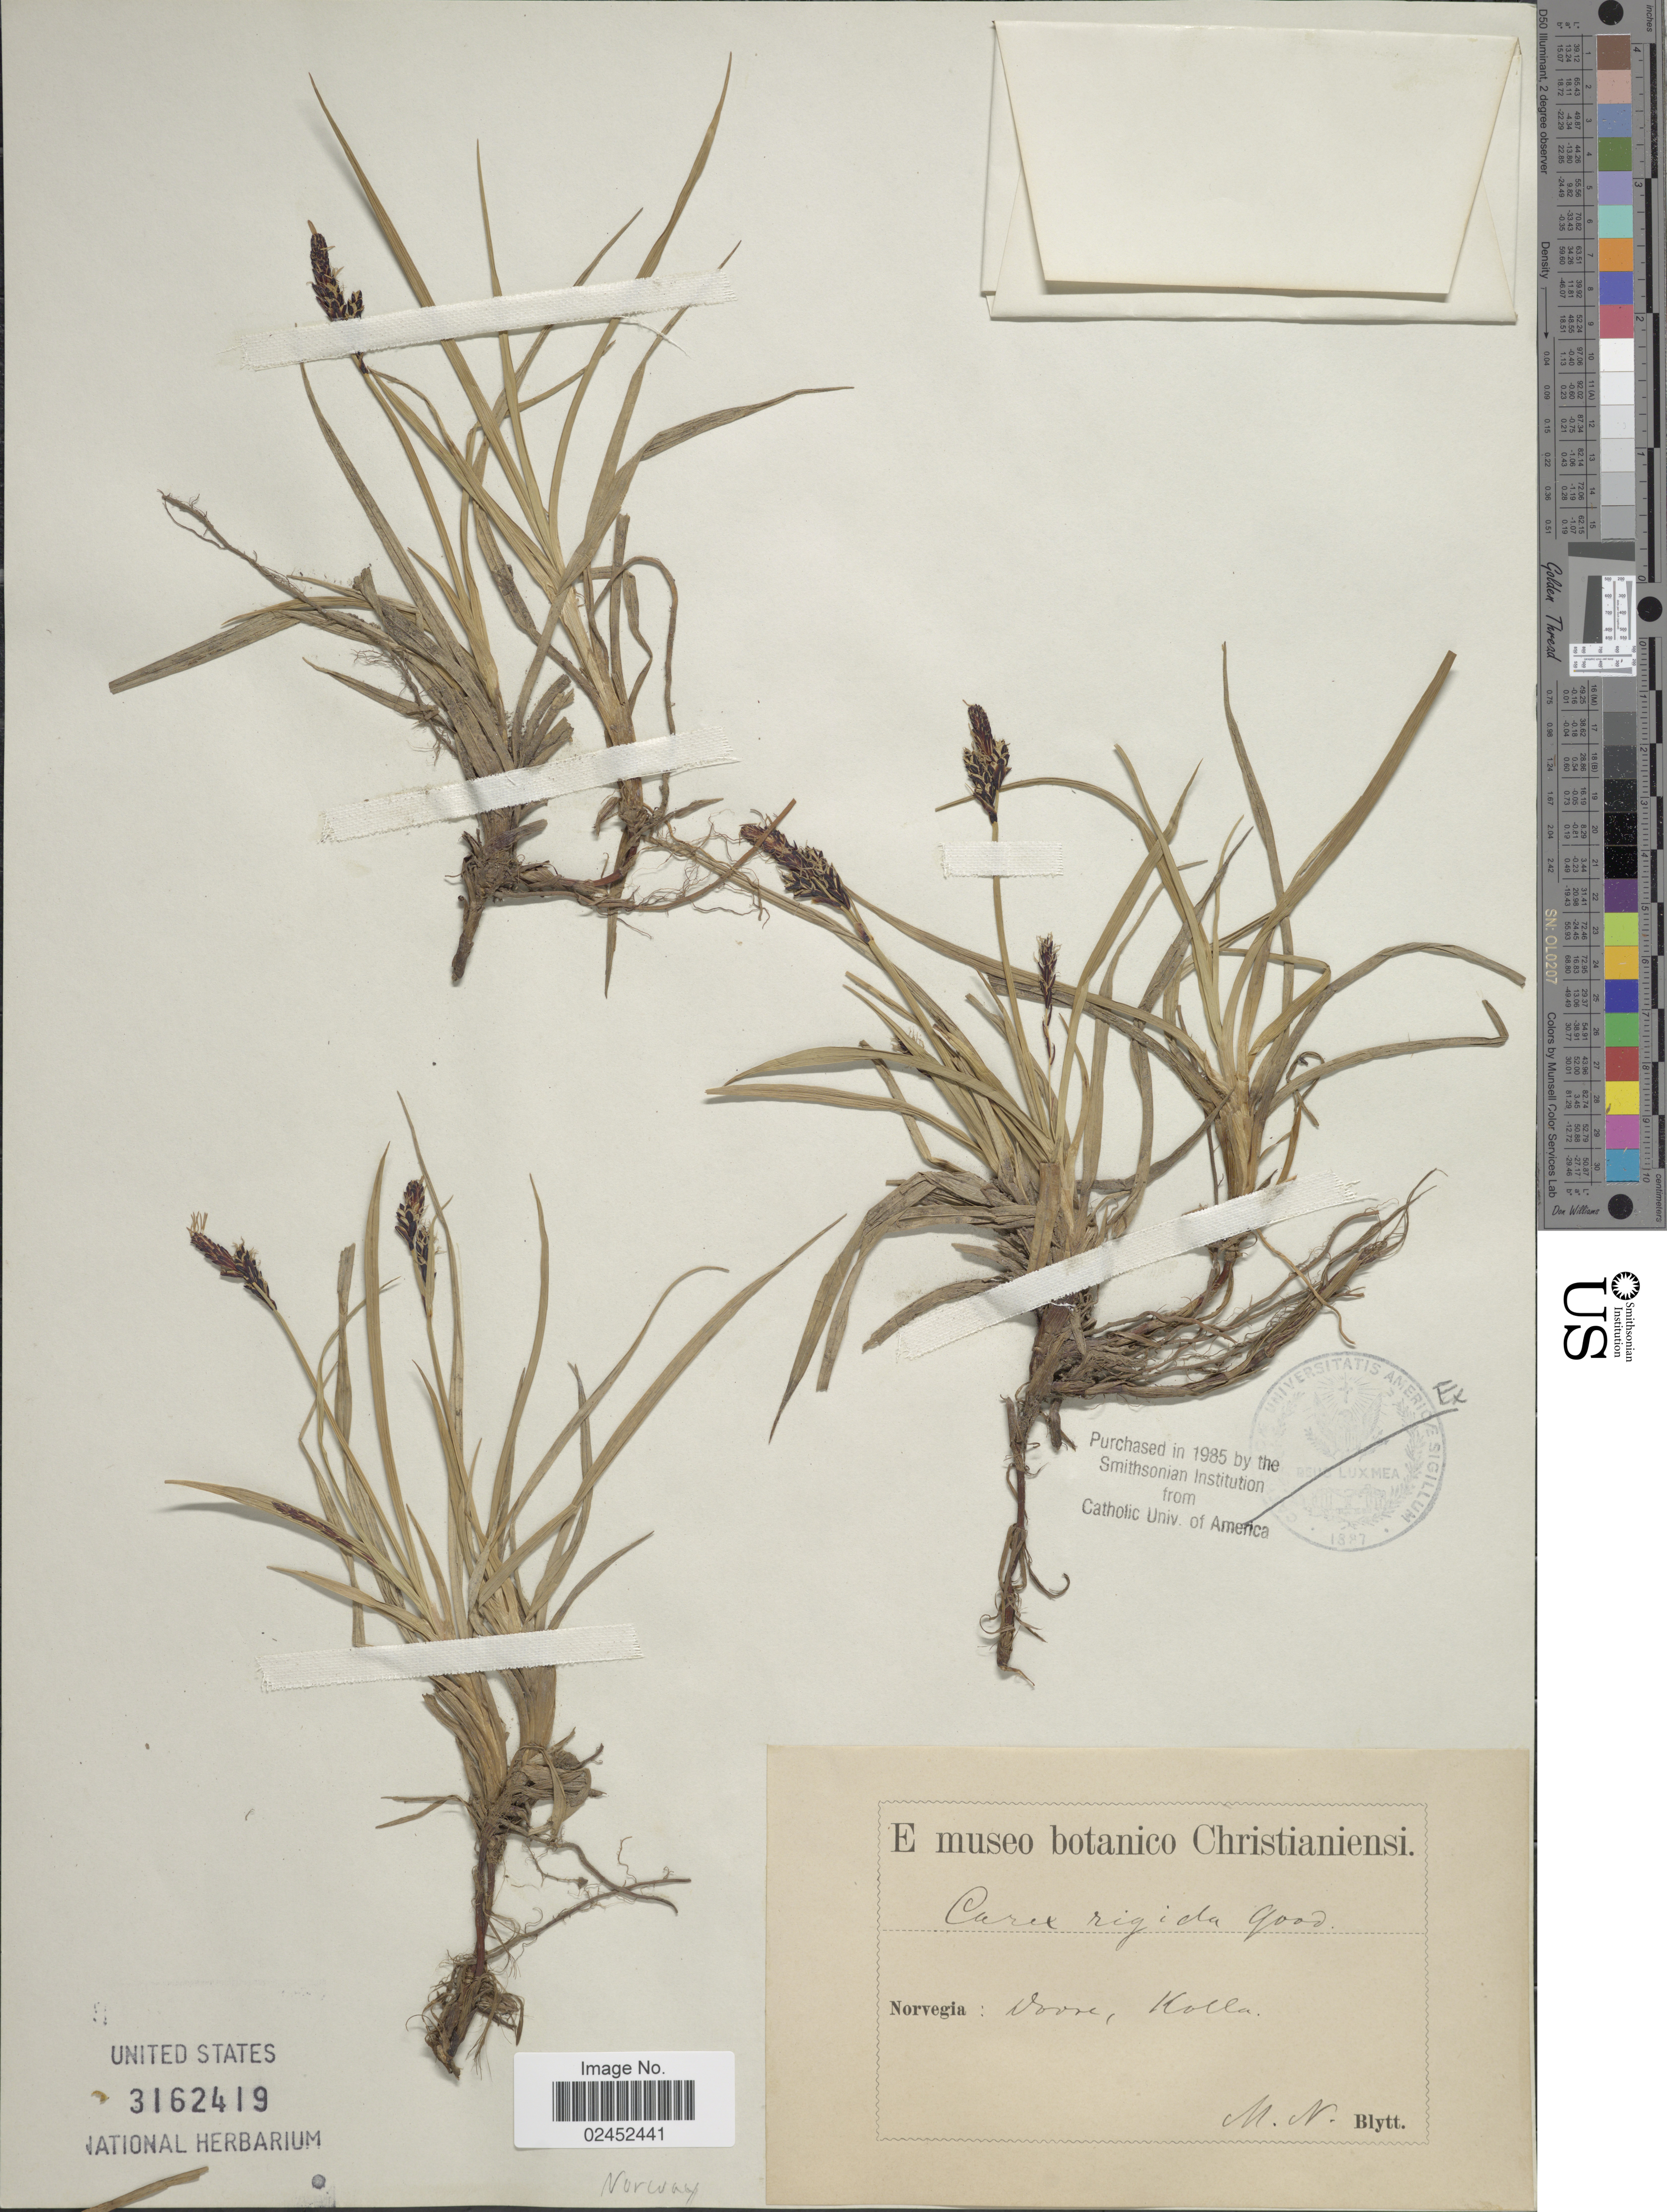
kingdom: Plantae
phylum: Tracheophyta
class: Liliopsida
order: Poales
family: Cyperaceae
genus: Carex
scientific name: Carex dacica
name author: Heuff.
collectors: M. N. Blytt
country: Norway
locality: Norvegia: Dovre, Kolla.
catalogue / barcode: US 3162419